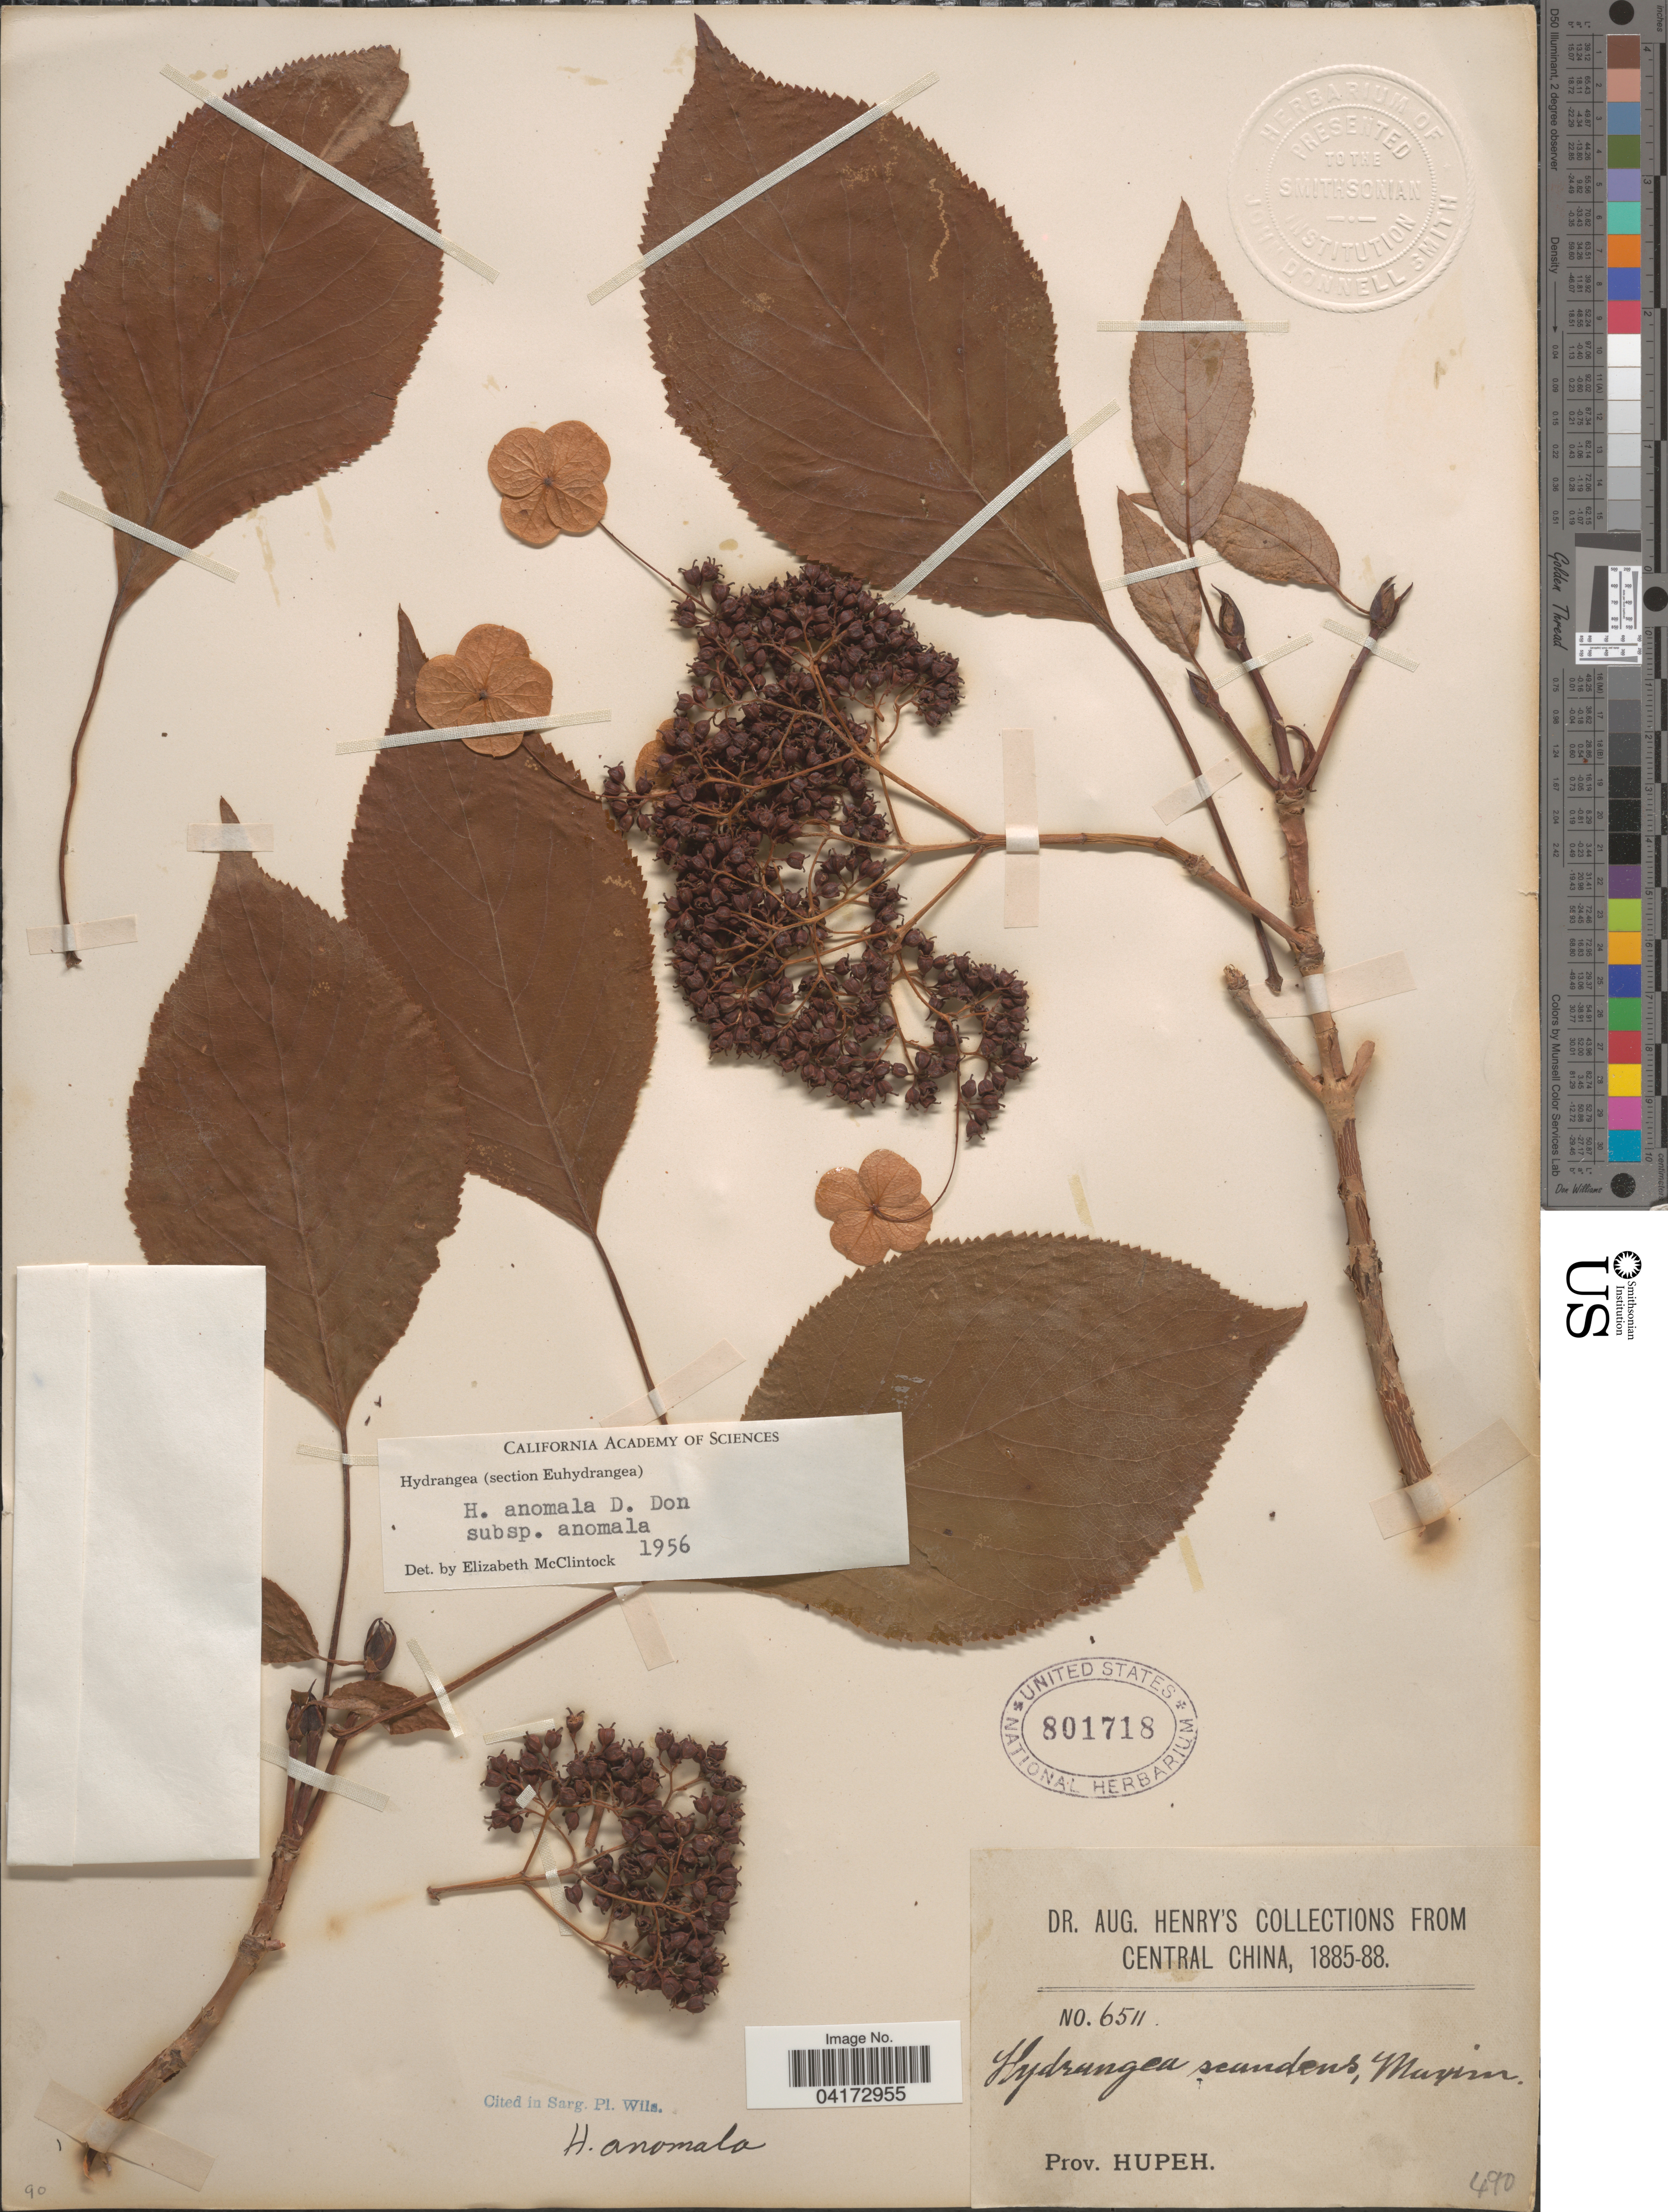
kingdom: Plantae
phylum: Tracheophyta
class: Magnoliopsida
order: Cornales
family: Hydrangeaceae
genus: Hydrangea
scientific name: Hydrangea anomala subsp. anomala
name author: D. Don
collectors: A. Henry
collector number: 6511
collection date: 1885/1888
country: China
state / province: Hubei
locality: Central China. [unsure placement] Prov. Hupeh.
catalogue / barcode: US 801718